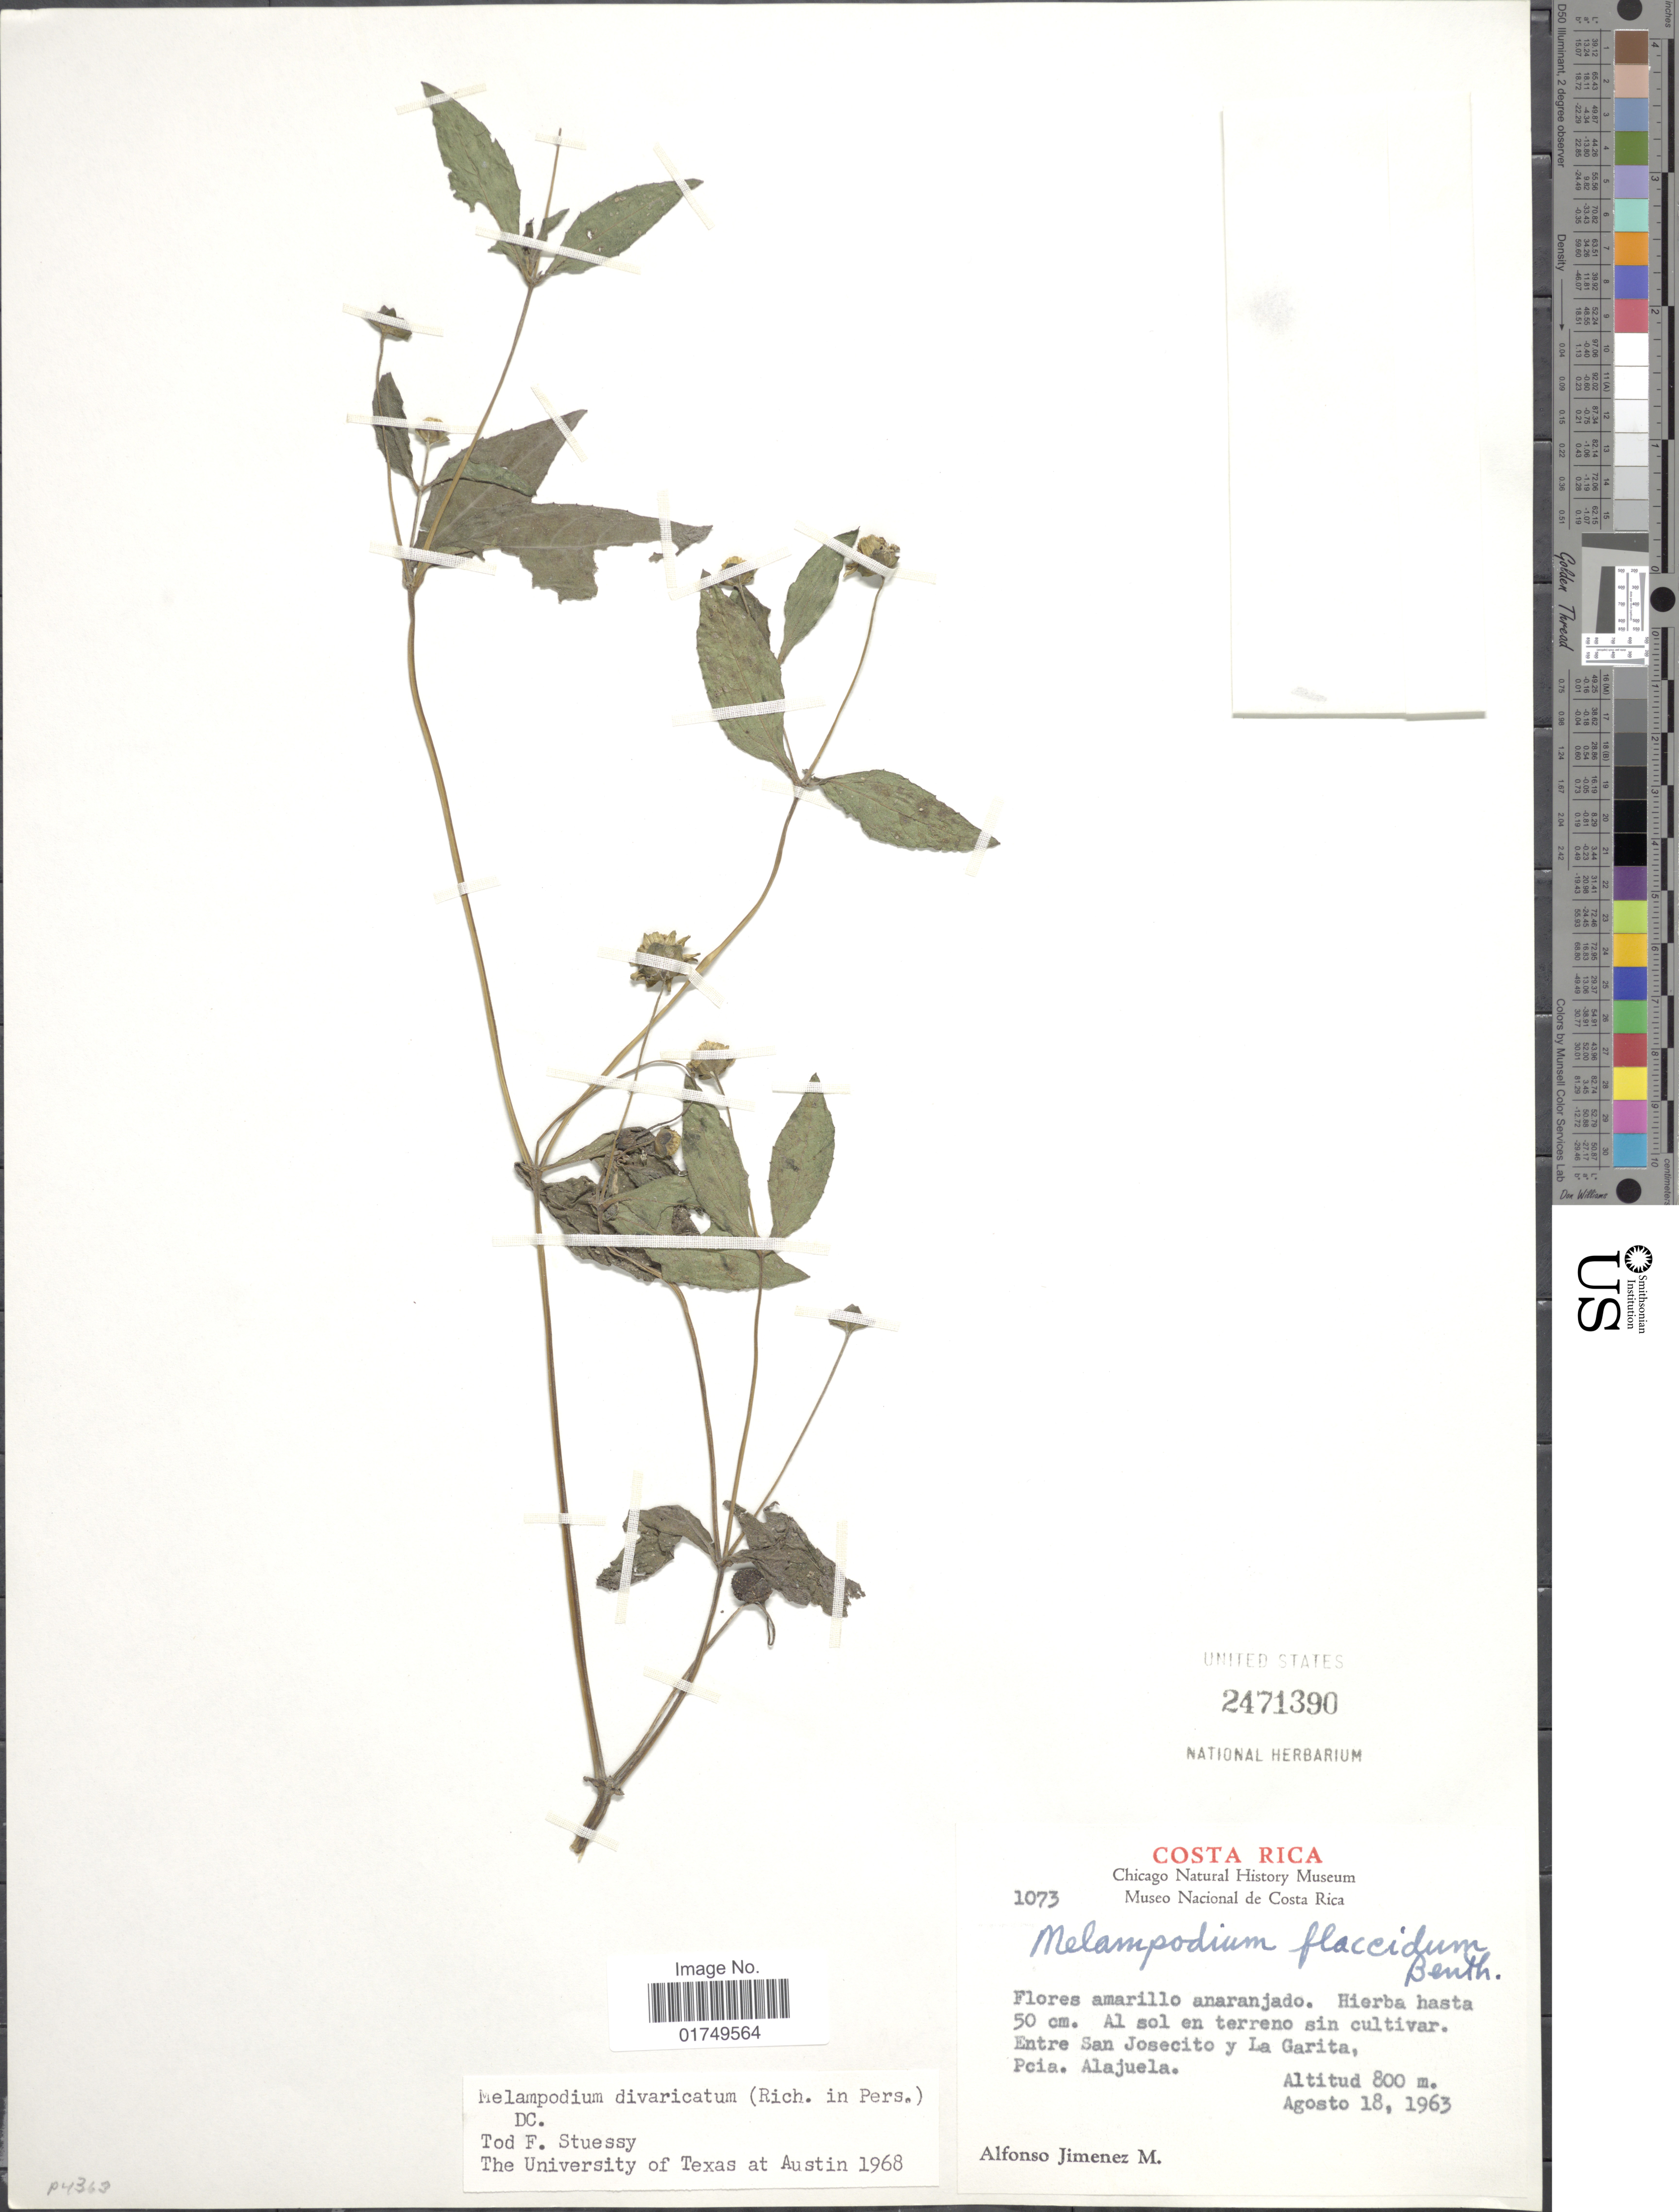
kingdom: Plantae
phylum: Tracheophyta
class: Magnoliopsida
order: Asterales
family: Asteraceae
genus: Melampodium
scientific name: Melampodium divaricatum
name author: (Rich.) DC.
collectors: A. Jimenez M.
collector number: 1073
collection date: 1963-08-18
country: Costa Rica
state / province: Alajuela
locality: Entre San Josecito y La Garita, Pcia. Alajuela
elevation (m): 800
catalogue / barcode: US 2471390